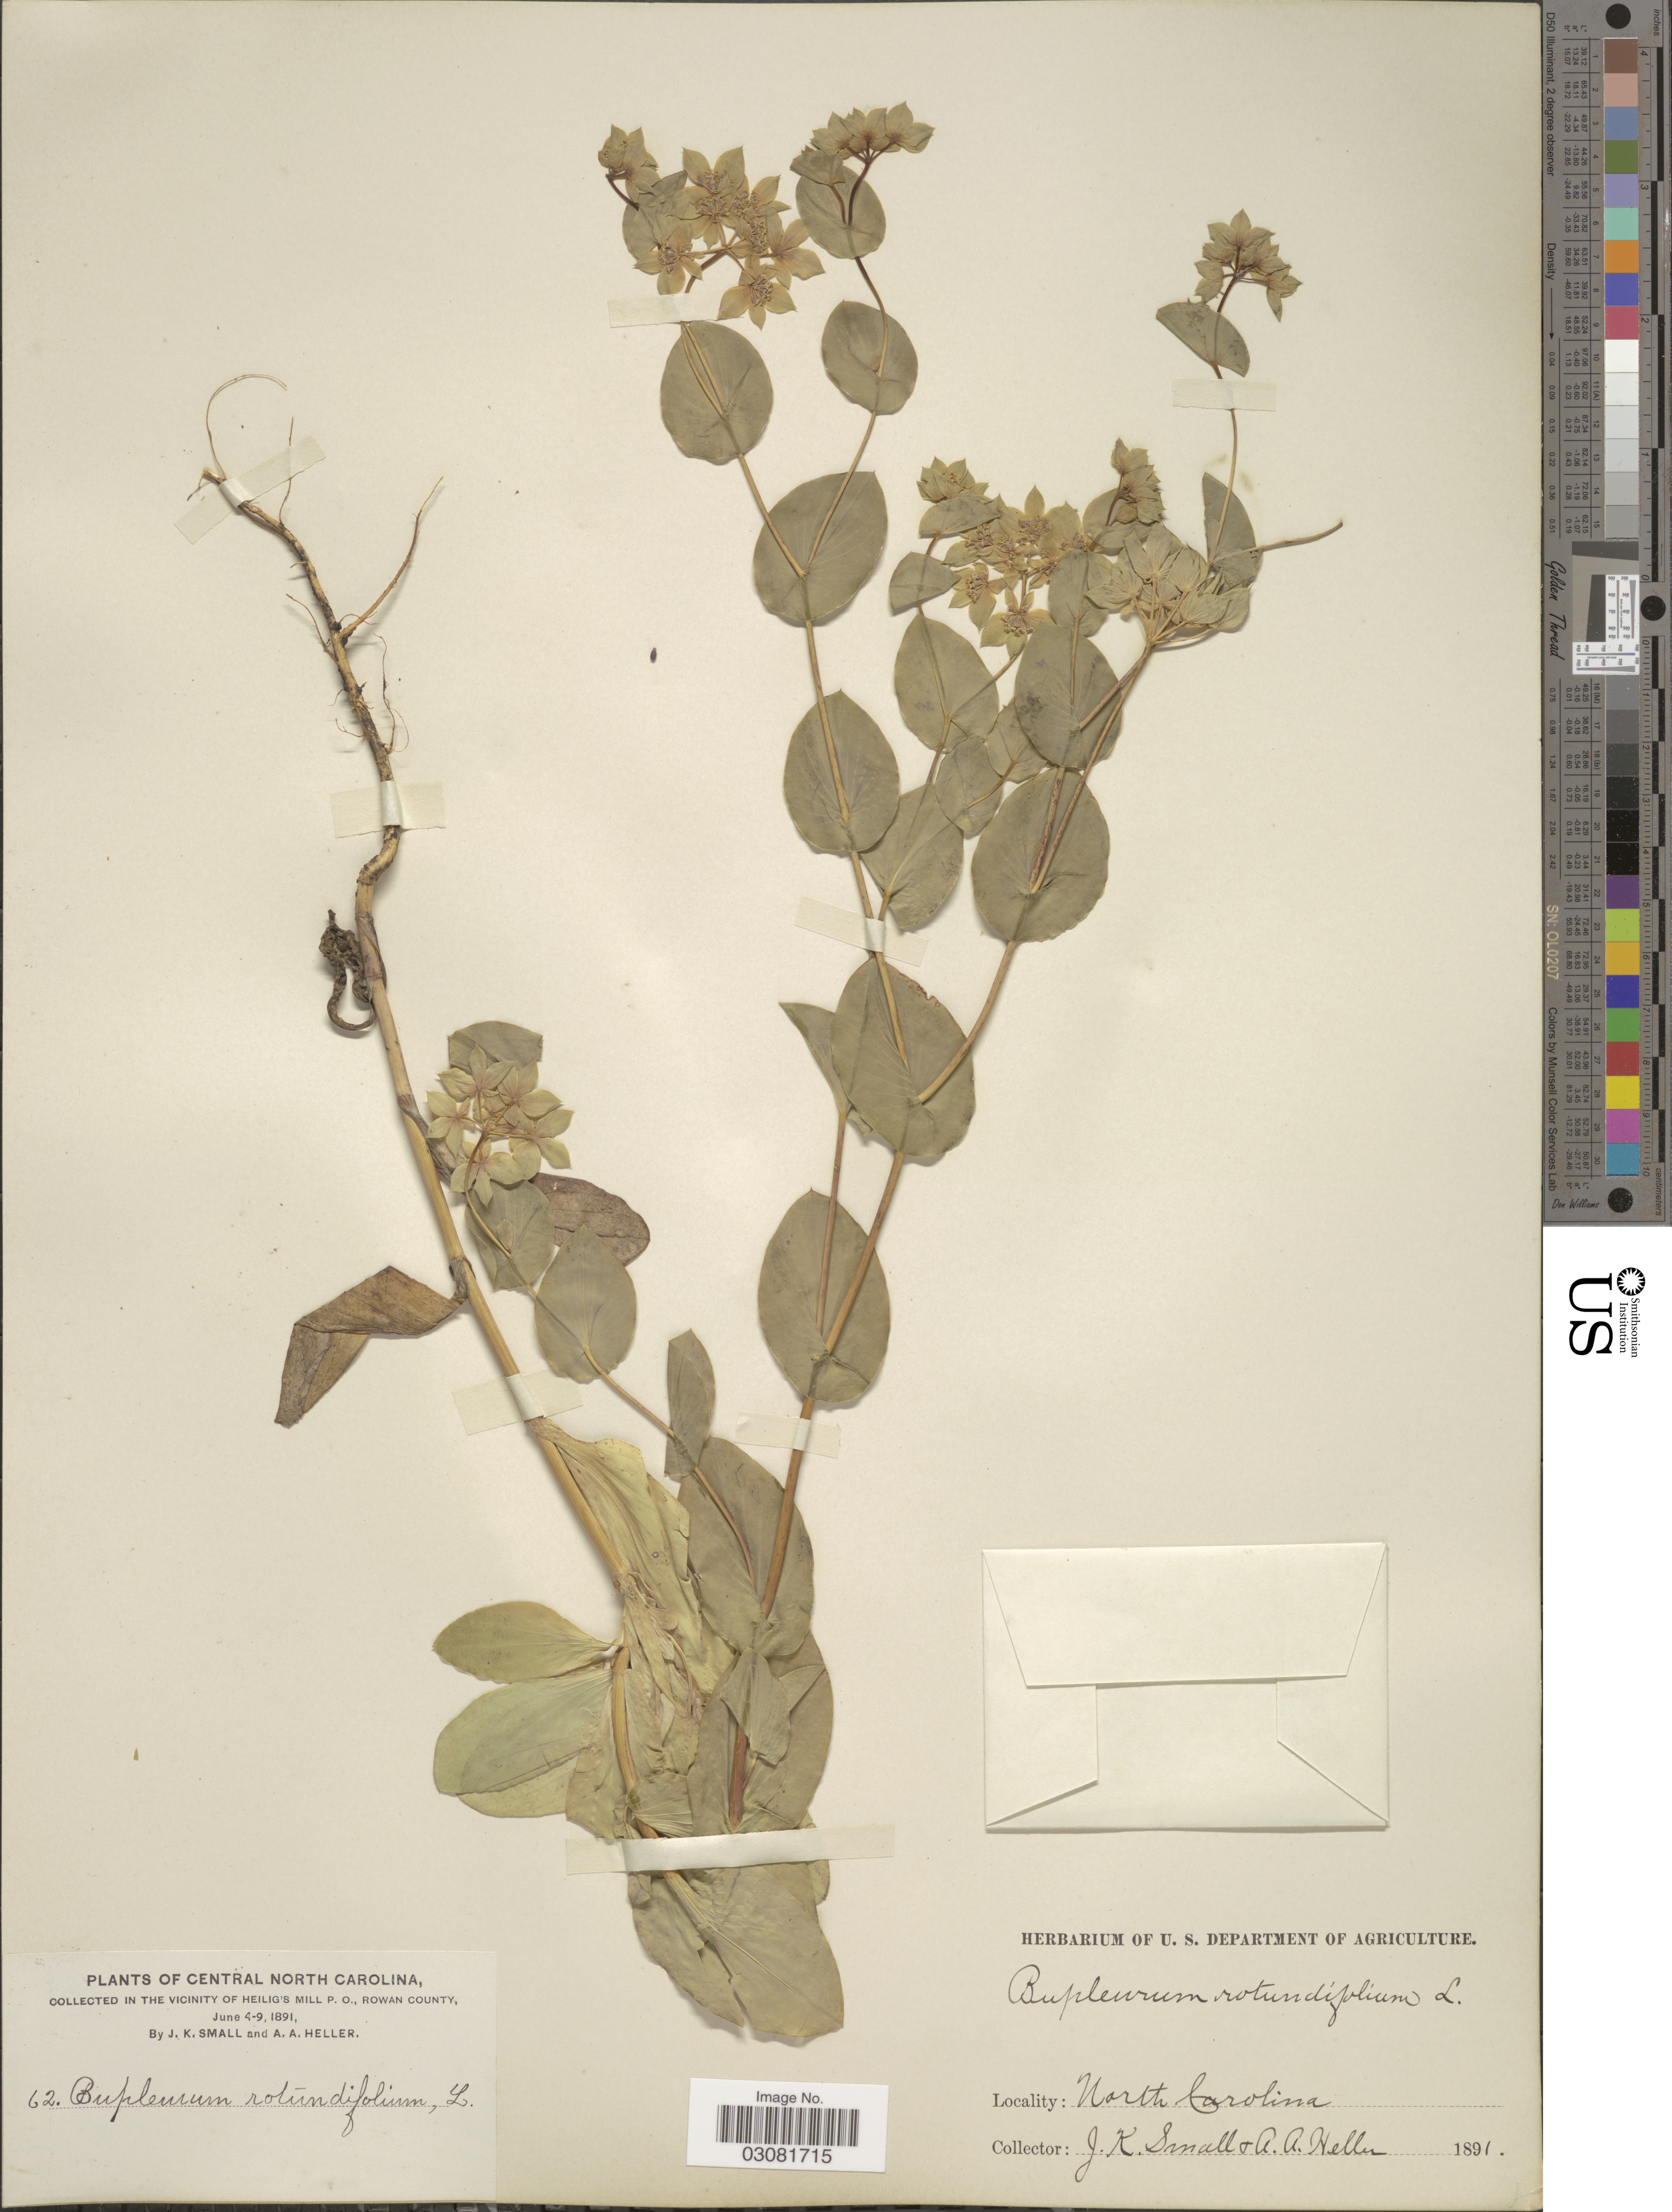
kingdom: Plantae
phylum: Tracheophyta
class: Magnoliopsida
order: Apiales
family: Apiaceae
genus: Bupleurum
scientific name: Bupleurum rotundifolium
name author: L.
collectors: J. K. Small & A. A. Heller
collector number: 62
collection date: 1891-06-04/1891-06-09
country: United States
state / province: North Carolina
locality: Central North Carolina, in the vicinity of Heilig's Mill P.O., Rowan County.